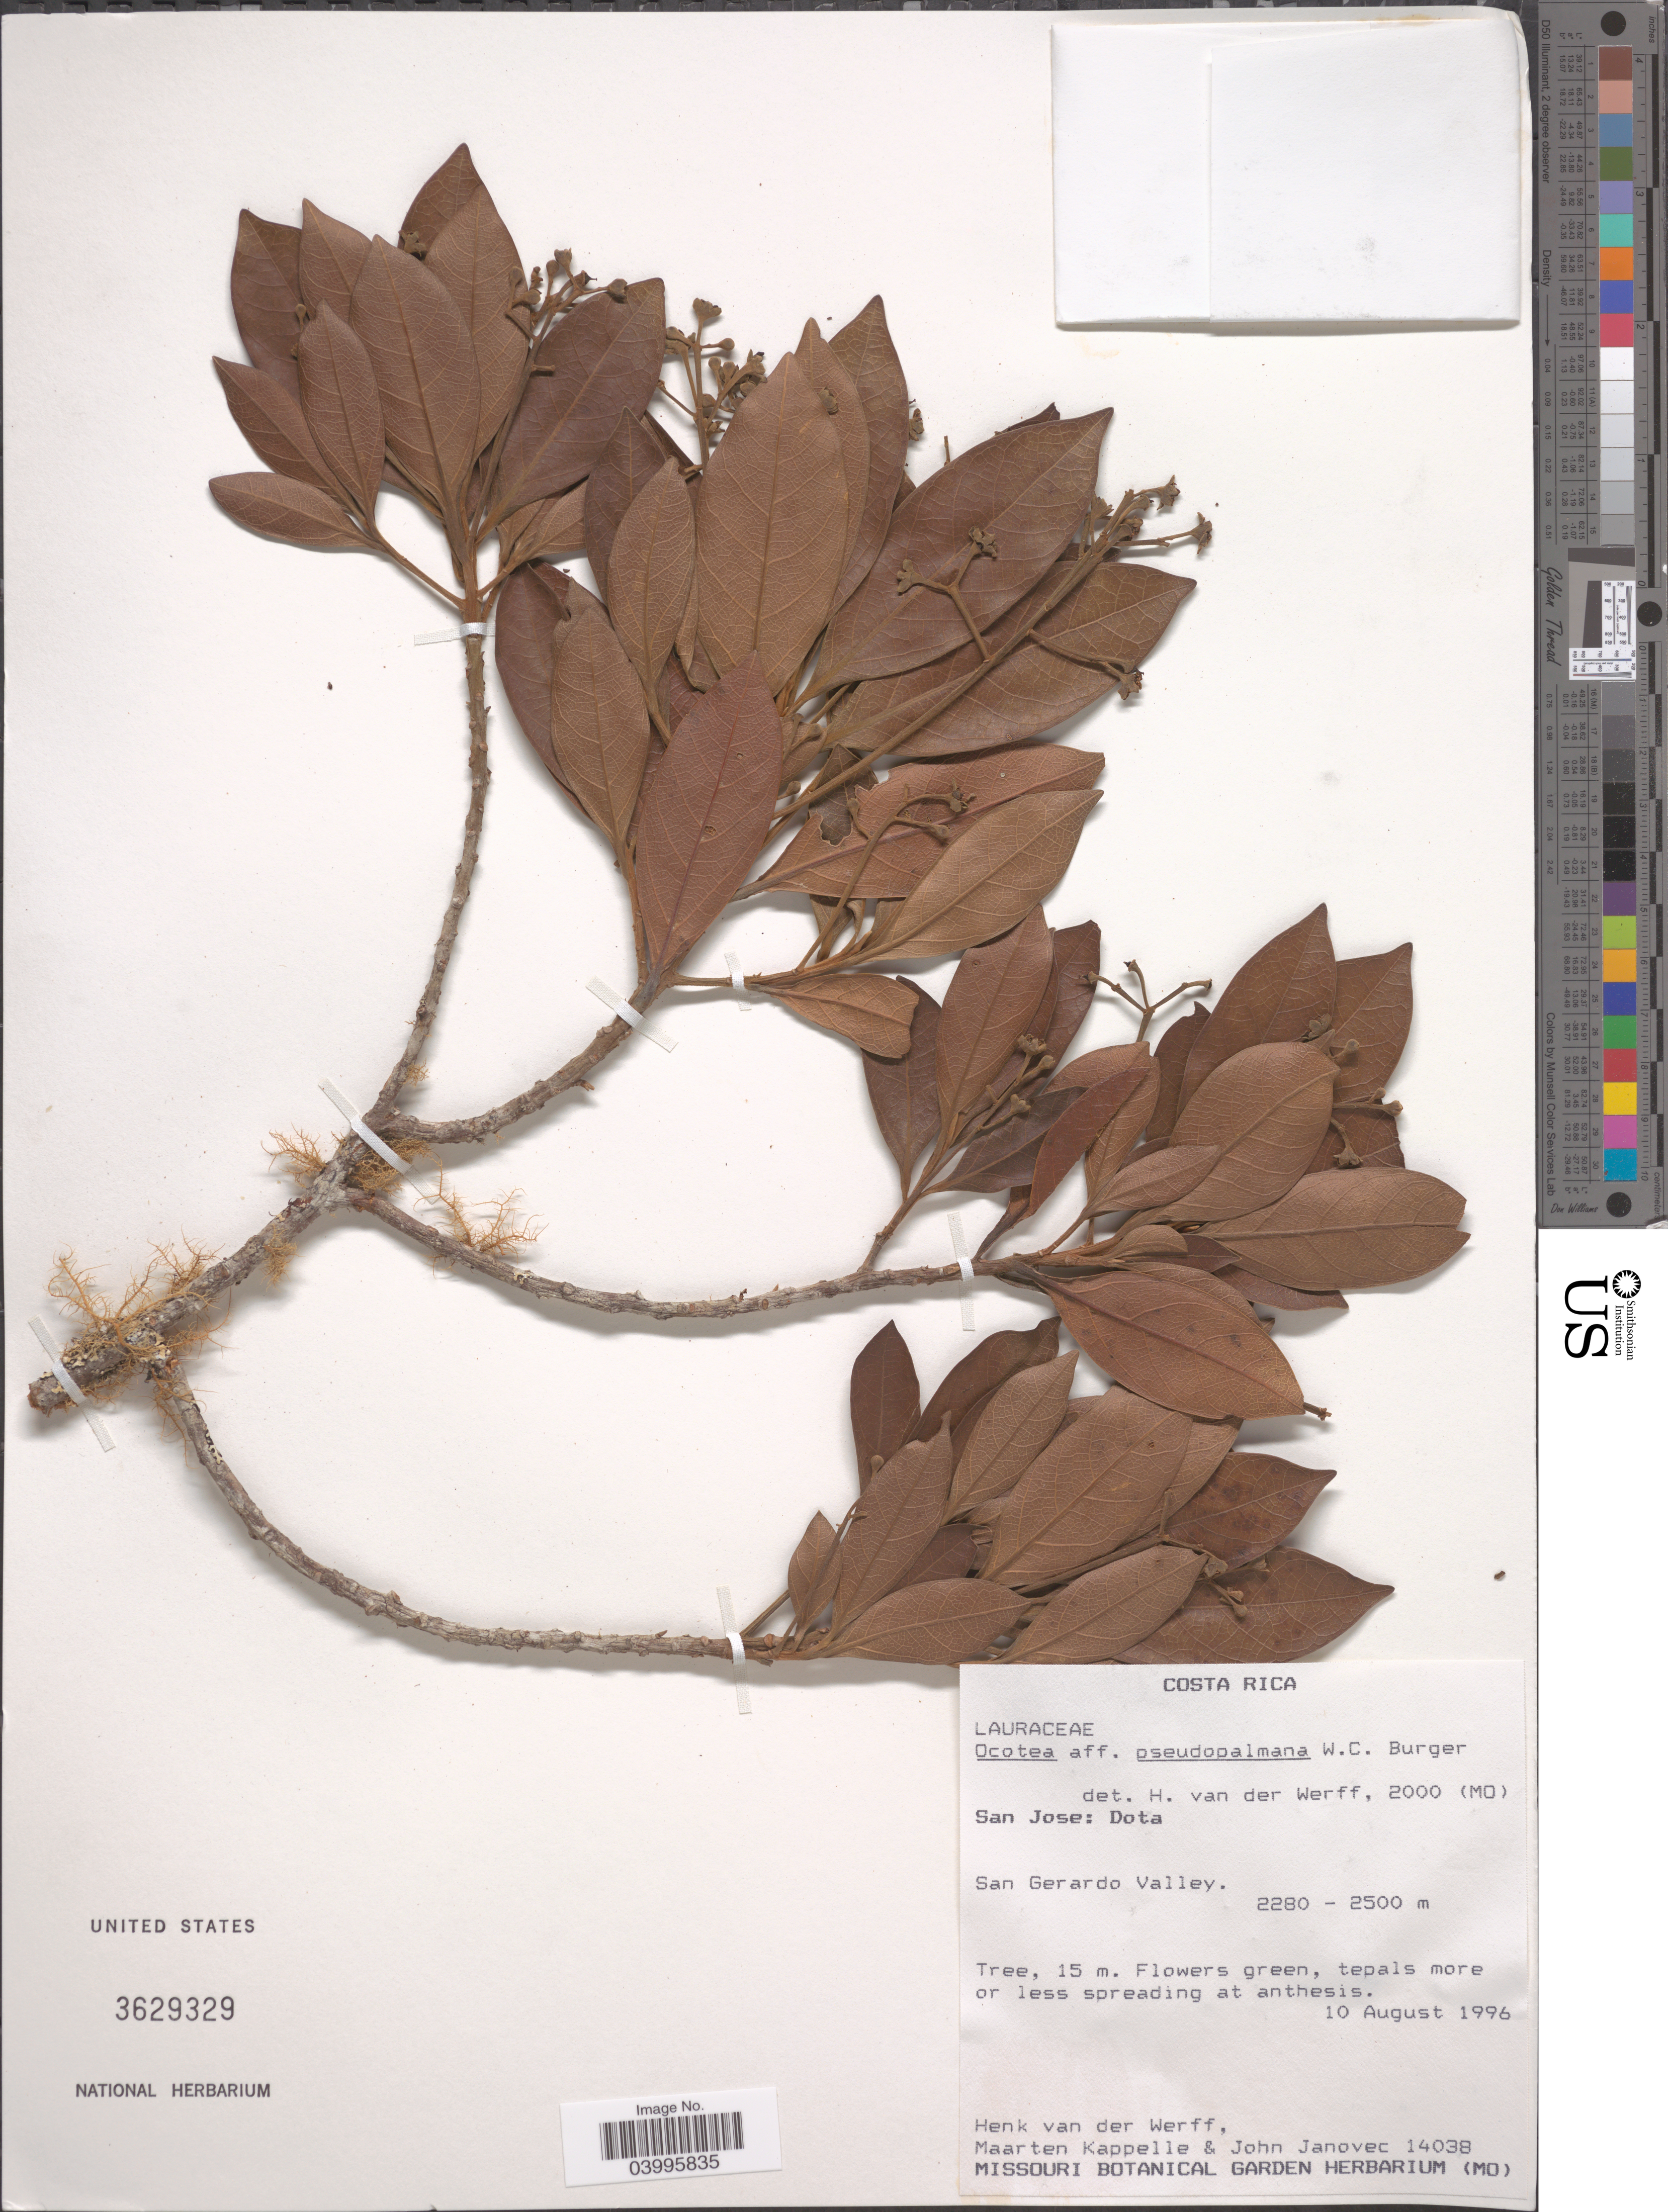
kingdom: Plantae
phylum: Tracheophyta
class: Magnoliopsida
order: Laurales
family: Lauraceae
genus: Ocotea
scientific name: Ocotea pseudopalmana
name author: W.C. Burger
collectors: H. van der Werff, M. Kappelle & J. Janovec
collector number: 14038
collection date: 1996-08-10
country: Costa Rica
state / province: San José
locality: Dota. San Gerardo Valley.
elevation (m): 2280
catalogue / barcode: US 3629329